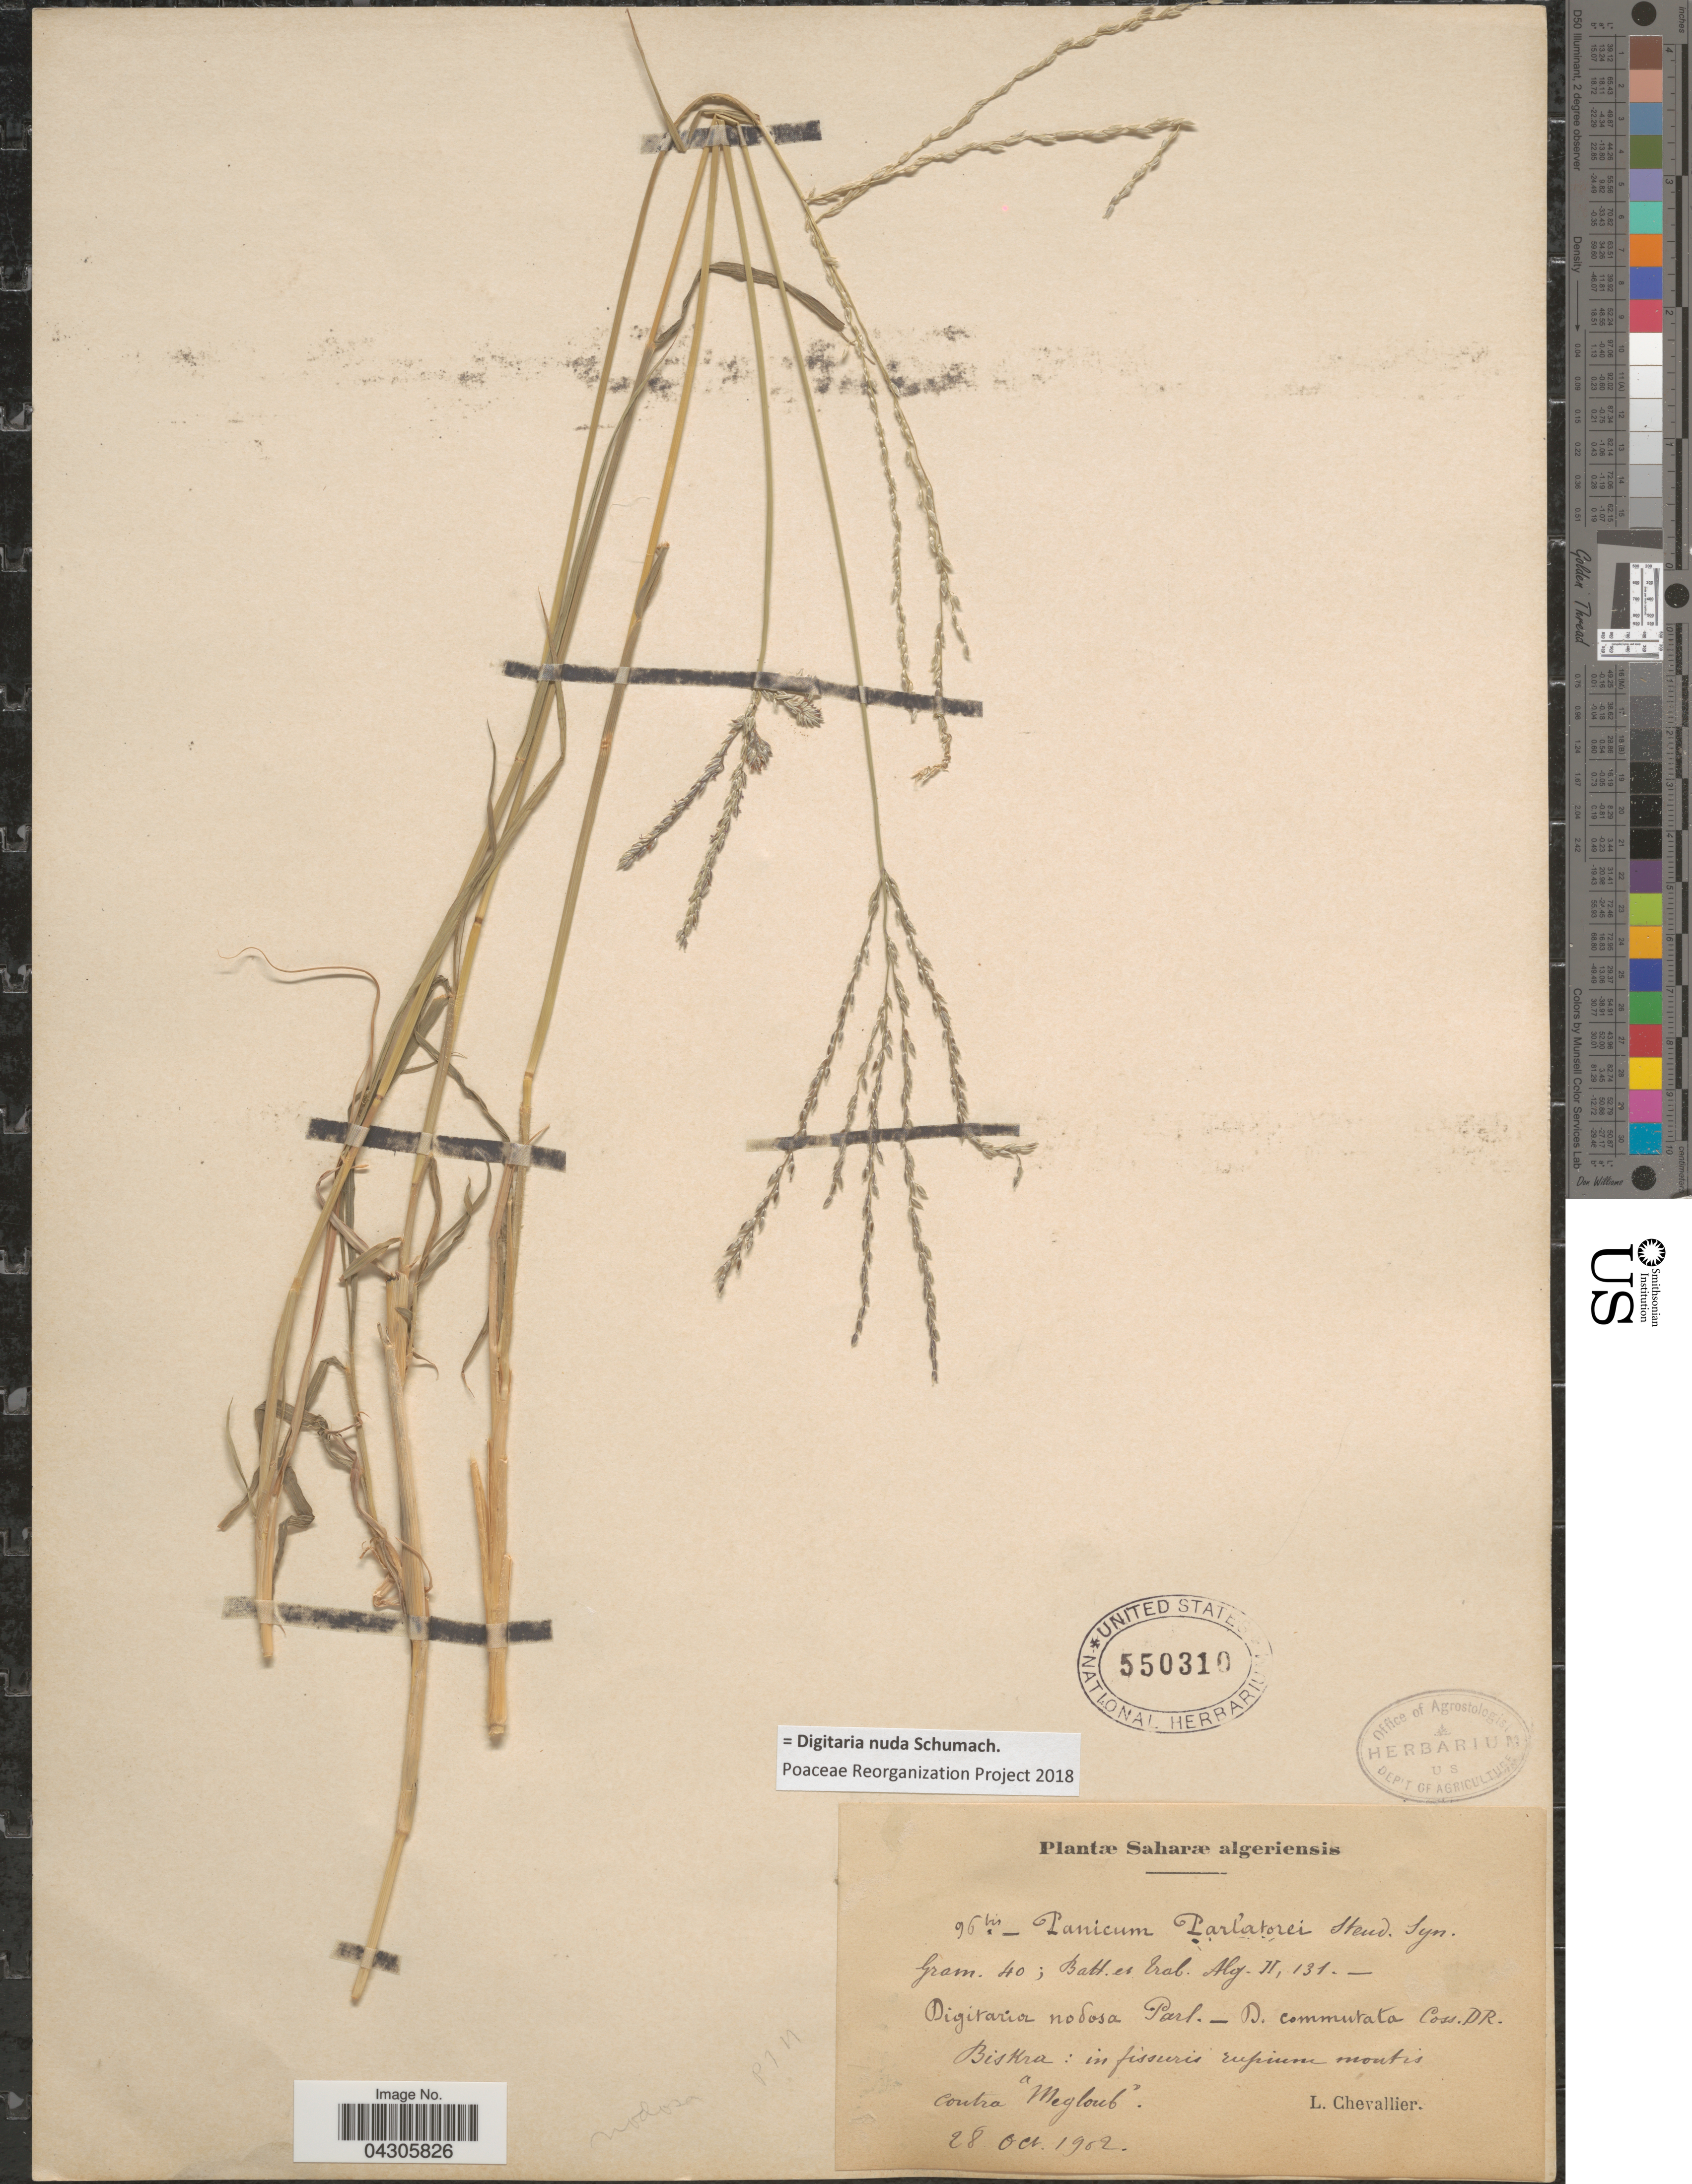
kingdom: Plantae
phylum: Tracheophyta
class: Liliopsida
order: Poales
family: Poaceae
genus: Digitaria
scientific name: Digitaria nuda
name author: Schumach.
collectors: L. Chevallier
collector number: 96bis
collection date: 1962-10-28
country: Algeria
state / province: Biskra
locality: Saharæ algeriensis. In pisuris rupium montis contra "Megloub".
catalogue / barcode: US 550310